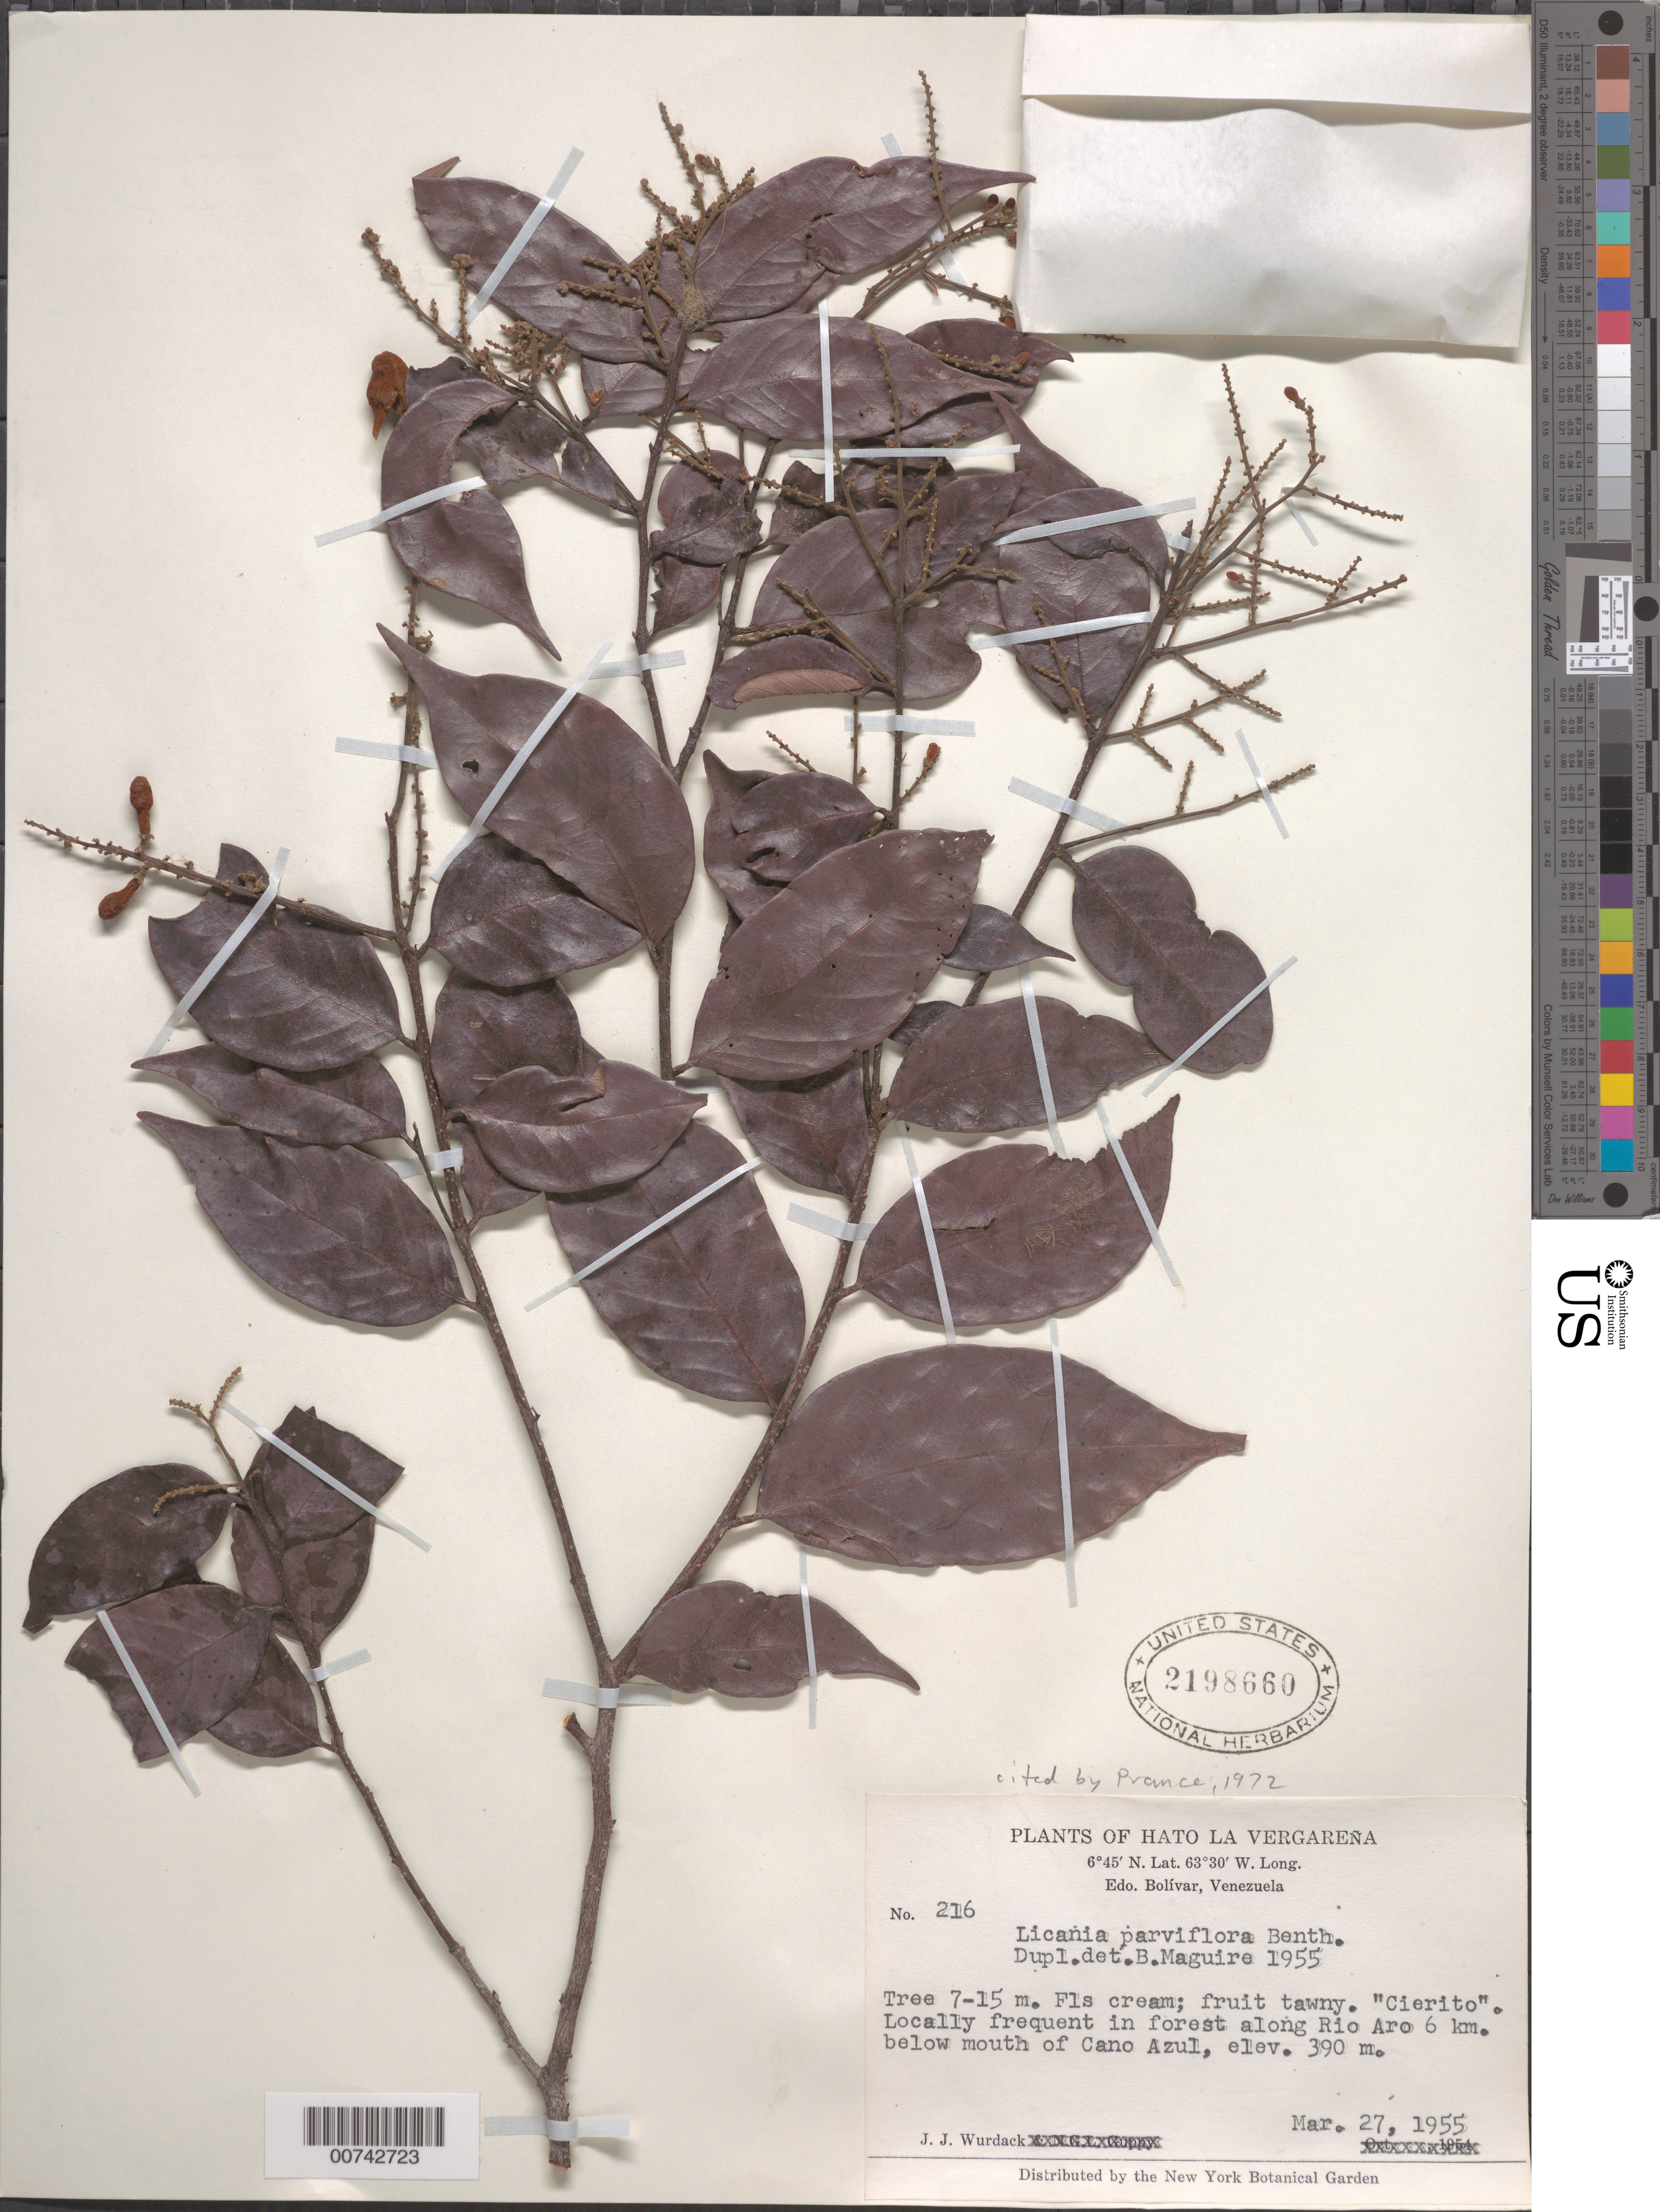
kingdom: Plantae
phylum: Tracheophyta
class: Magnoliopsida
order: Malpighiales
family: Chrysobalanaceae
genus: Licania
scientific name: Licania parviflora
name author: Benth.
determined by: Maguire, Bassett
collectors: J. J. Wurdack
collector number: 216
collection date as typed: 27-Mar-55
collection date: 1955-03-27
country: Venezuela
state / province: Bolívar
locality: Hato La Vergareña, Río Aro, 6 km below mouth of Caño Azul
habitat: Forest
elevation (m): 390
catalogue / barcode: US 2198660